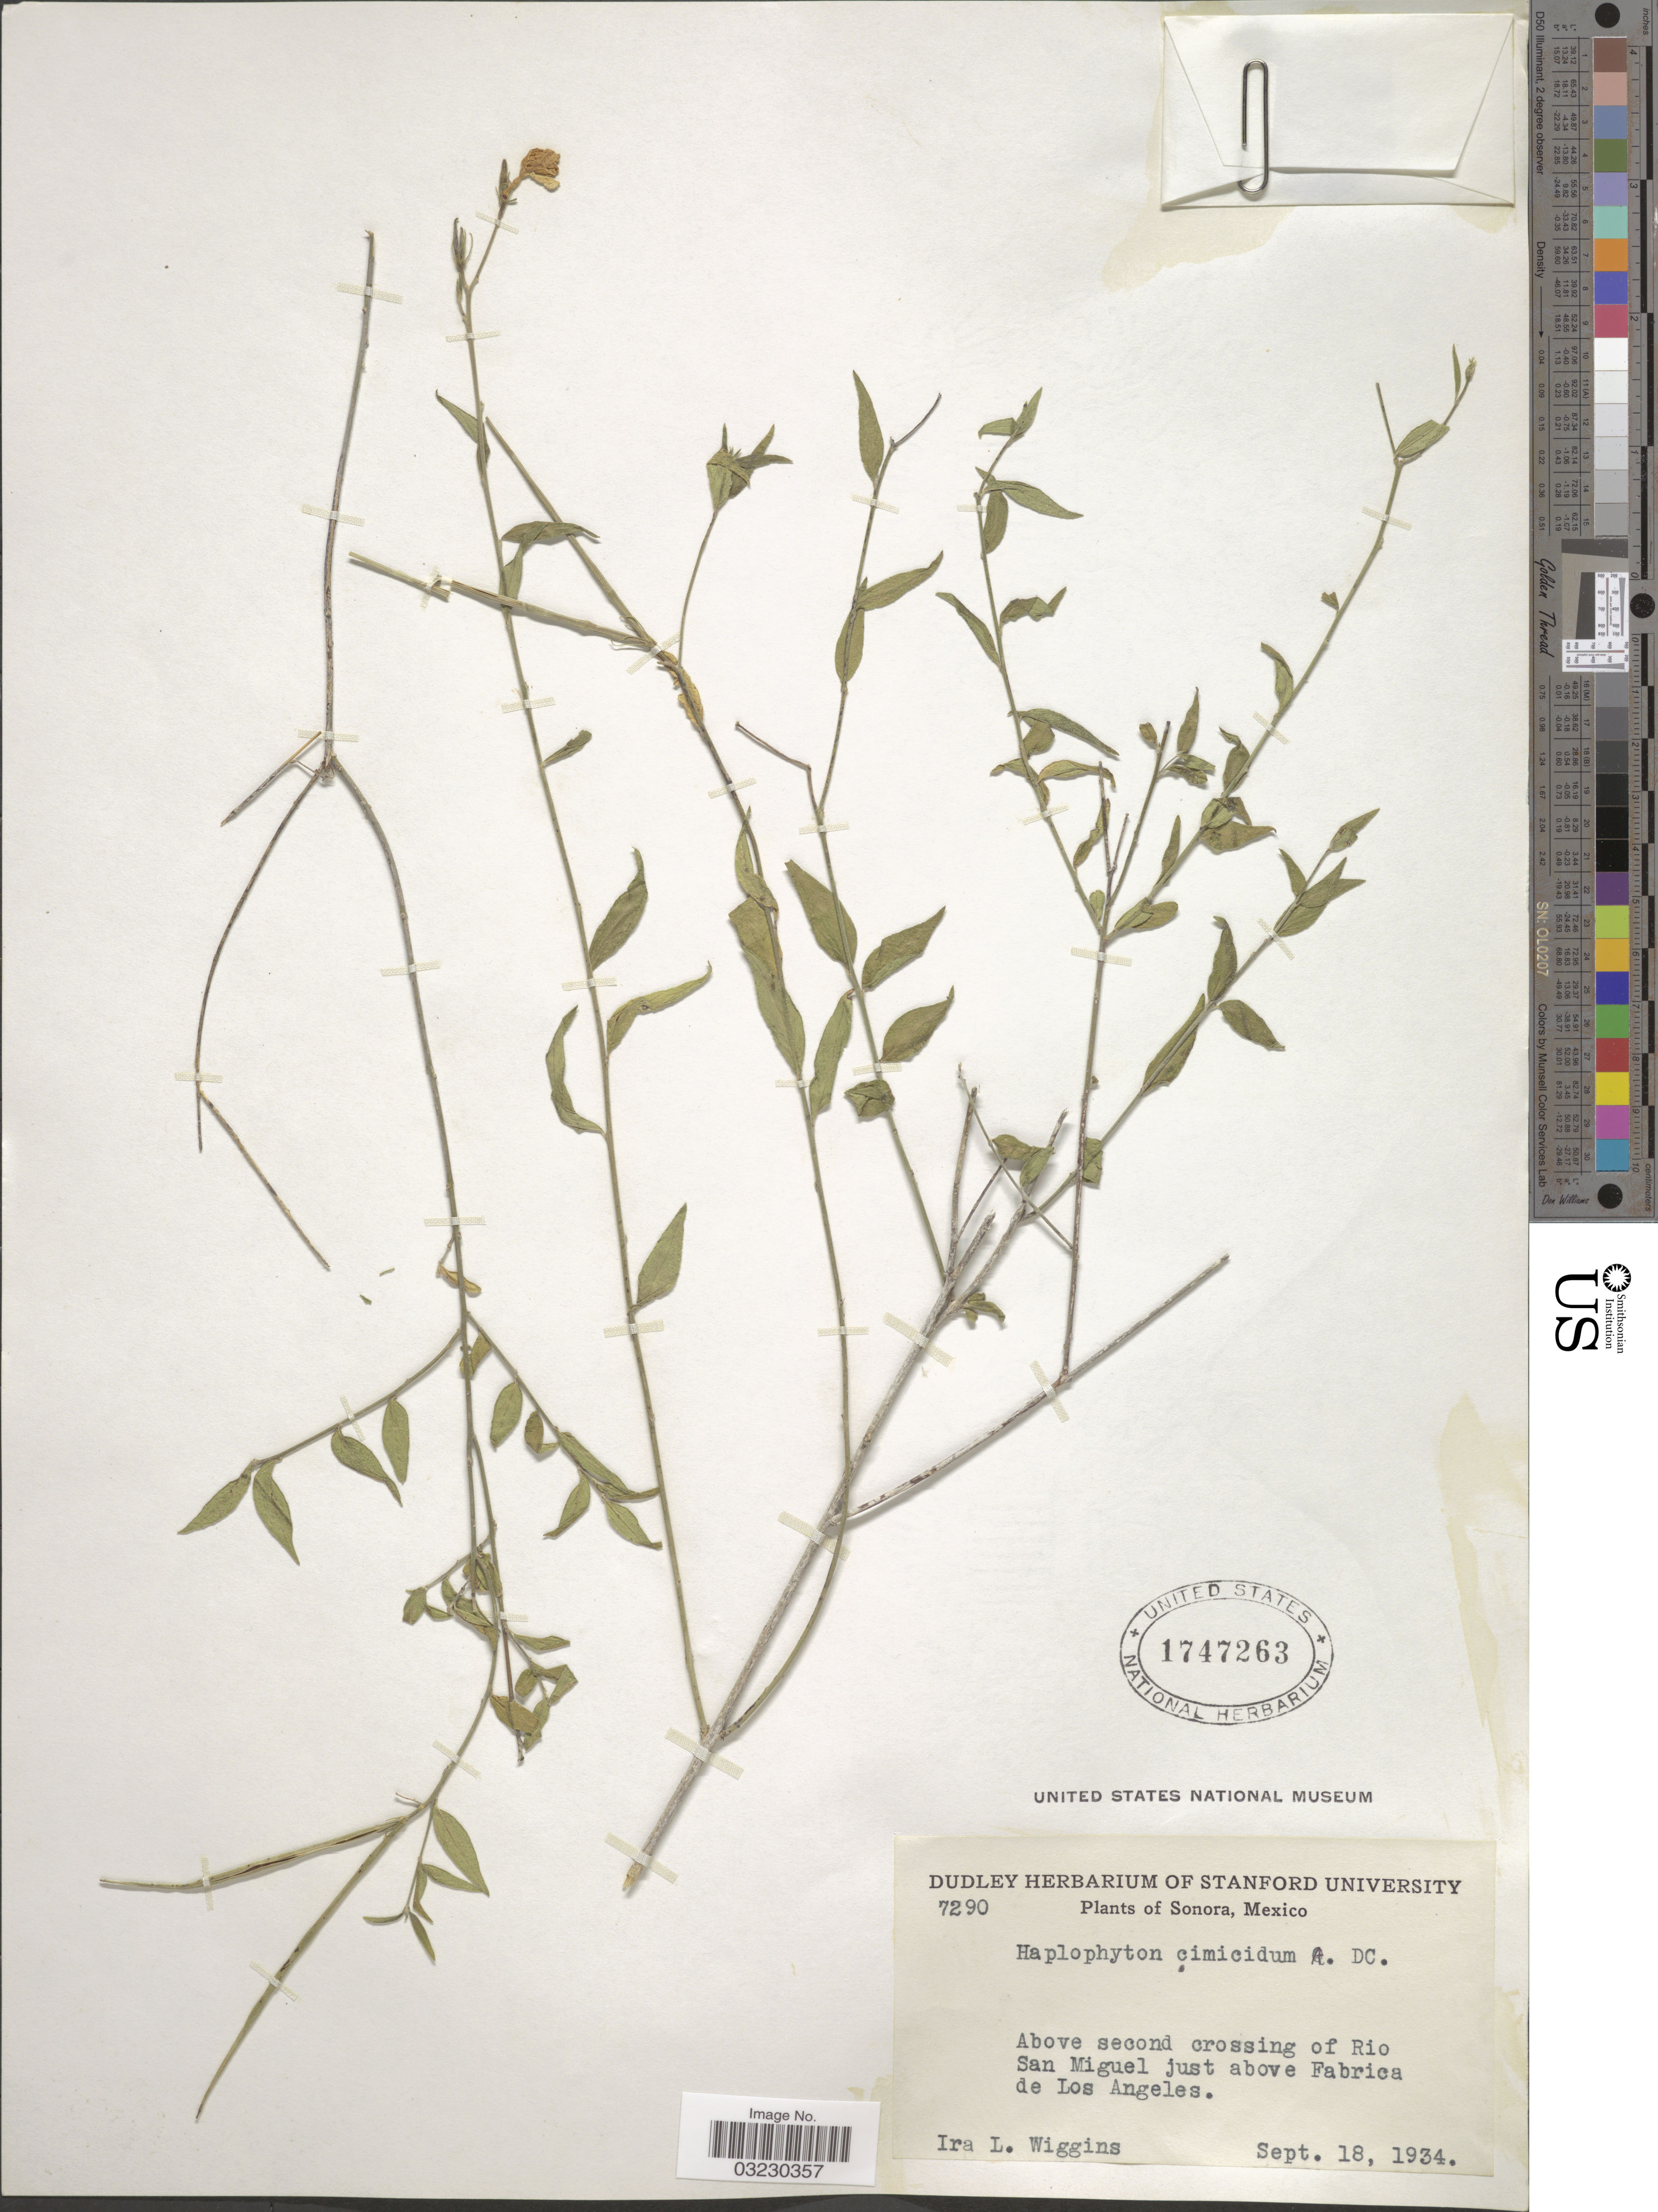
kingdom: Plantae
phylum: Tracheophyta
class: Magnoliopsida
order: Gentianales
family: Apocynaceae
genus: Haplophyton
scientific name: Haplophyton cimicidum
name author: A. DC.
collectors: I. L. Wiggins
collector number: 7290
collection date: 1934-09-18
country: Mexico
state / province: Sonora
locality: Above second crossing of Rio San Miguel just above Fabrica de Los Angeles.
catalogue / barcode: US 1747263